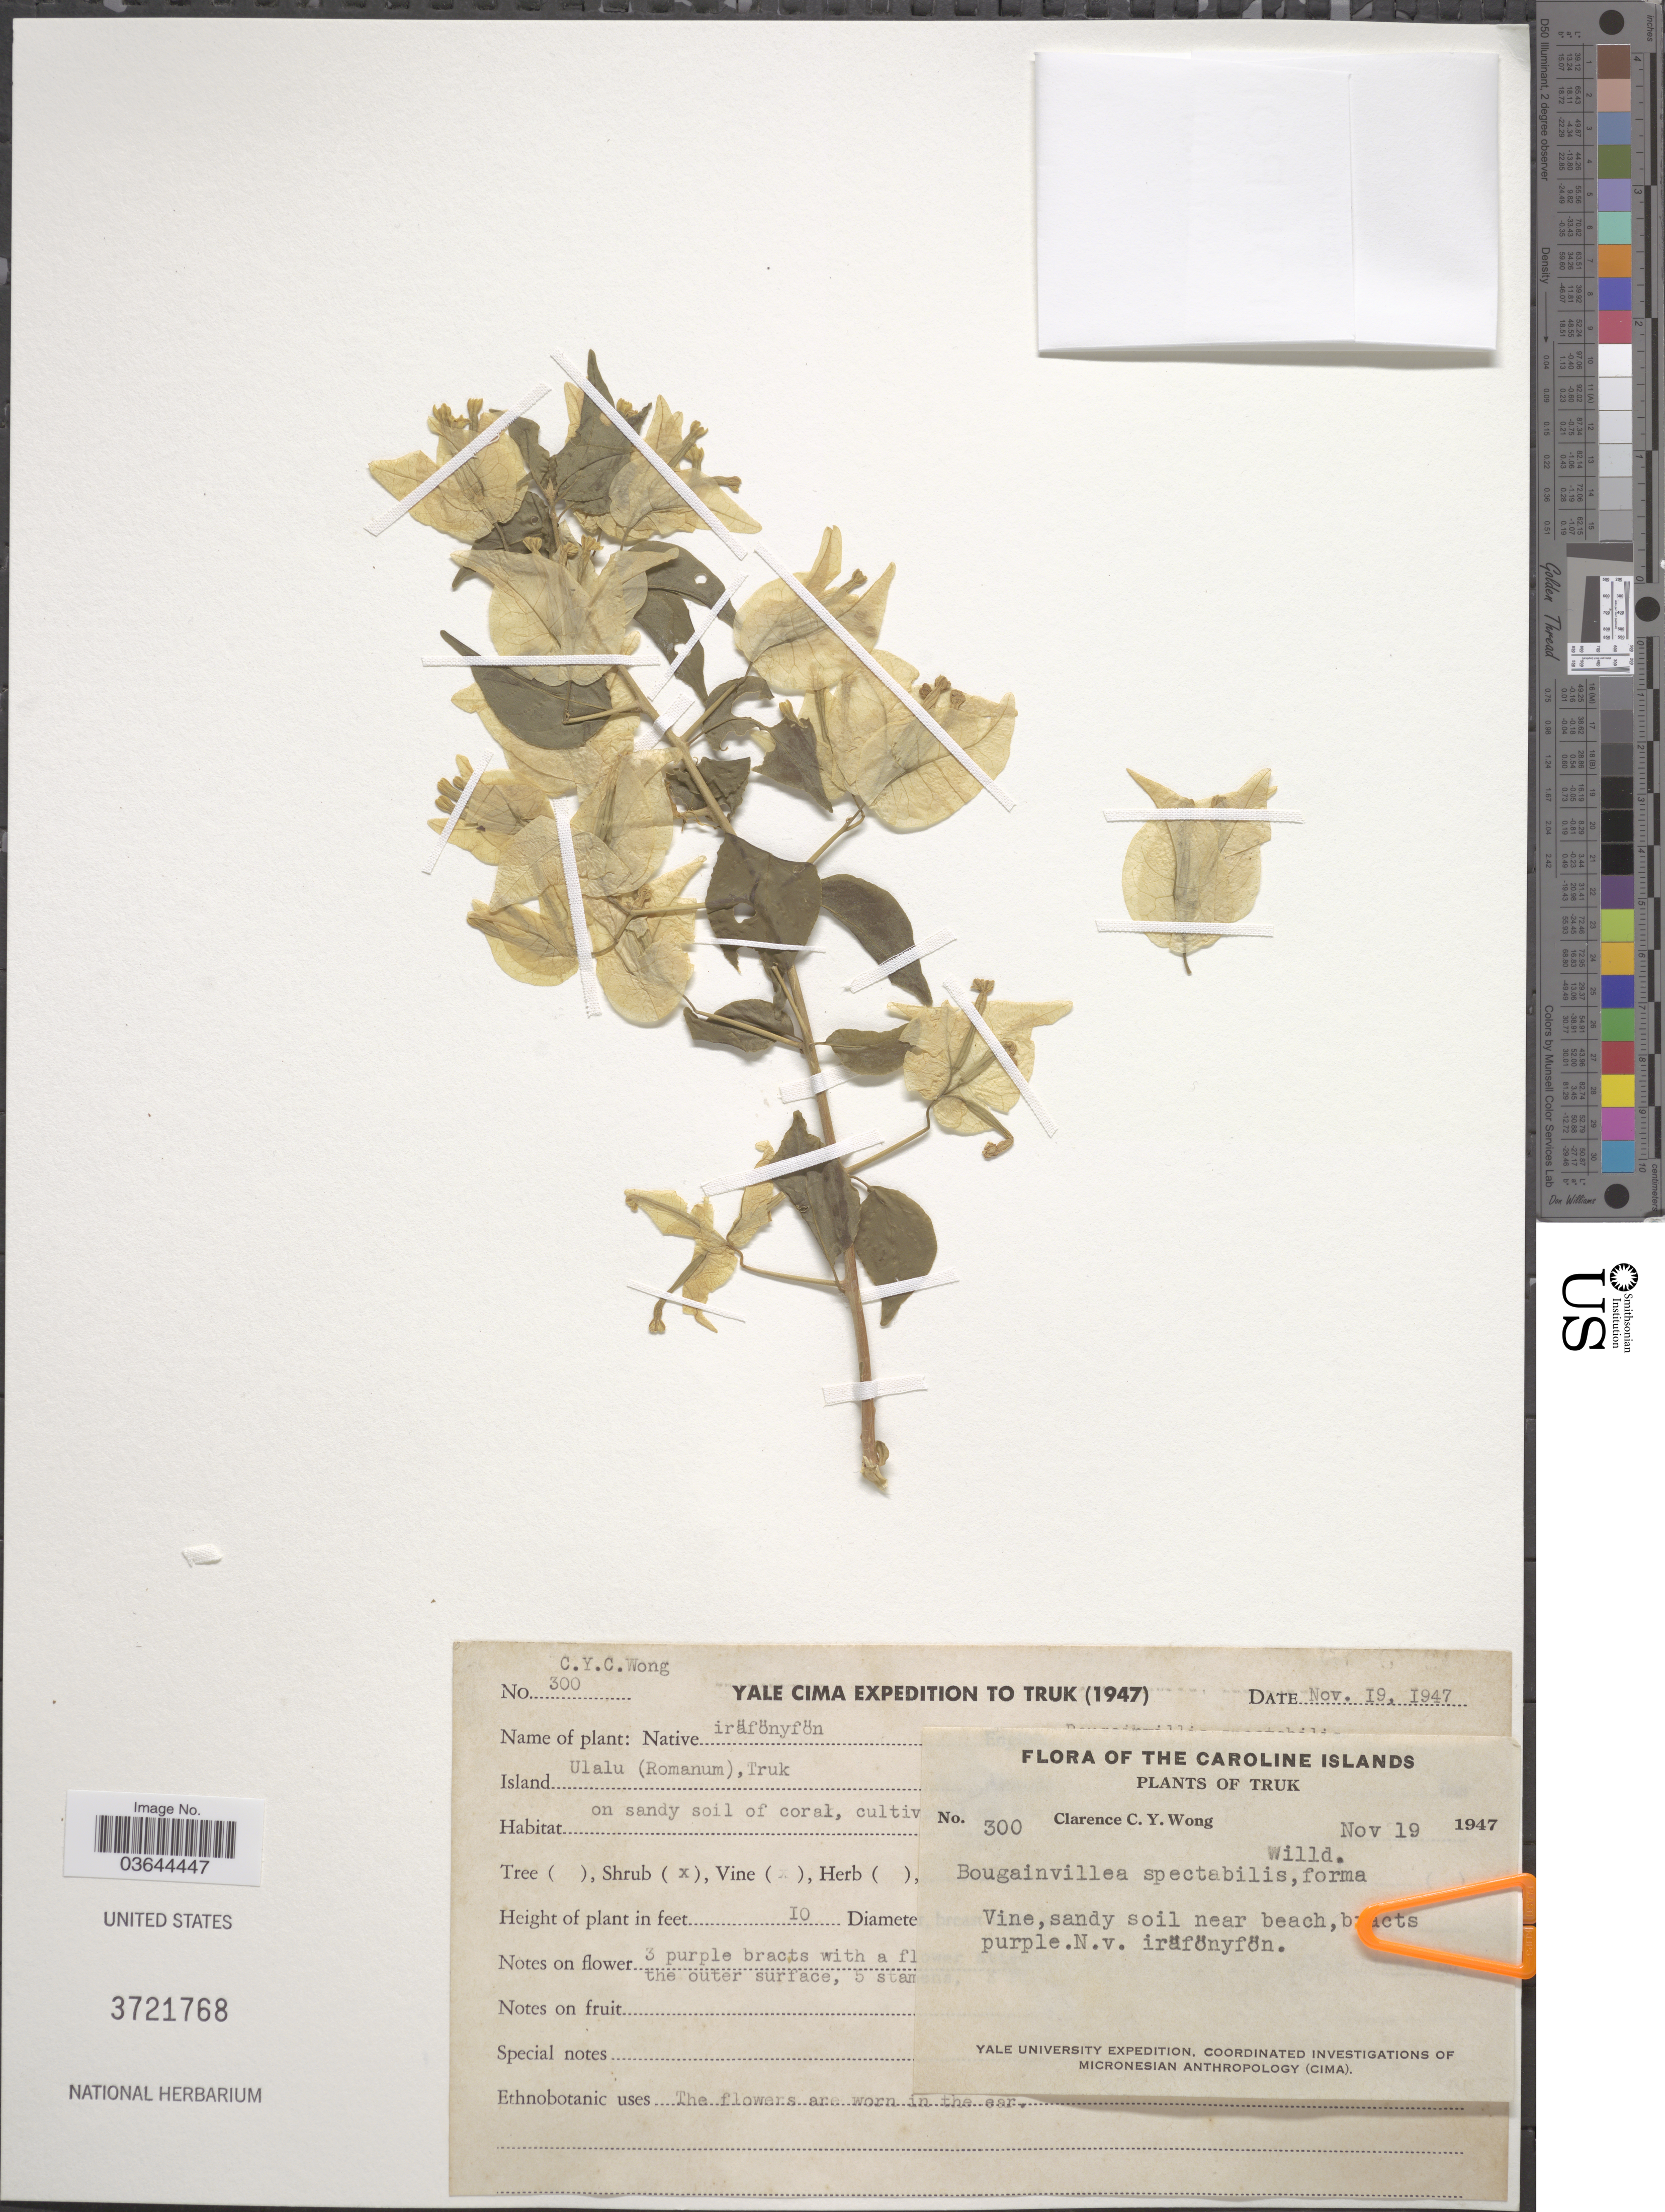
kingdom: Plantae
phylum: Tracheophyta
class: Magnoliopsida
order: Caryophyllales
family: Nyctaginaceae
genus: Bougainvillea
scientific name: Bougainvillea spectabilis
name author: Willd.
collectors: C. Wong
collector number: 300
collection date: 1947-11-19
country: Micronesia, Federated States of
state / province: Truk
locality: The Caroline Islands. Island Ulalu (Romanum).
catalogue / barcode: US 3721768